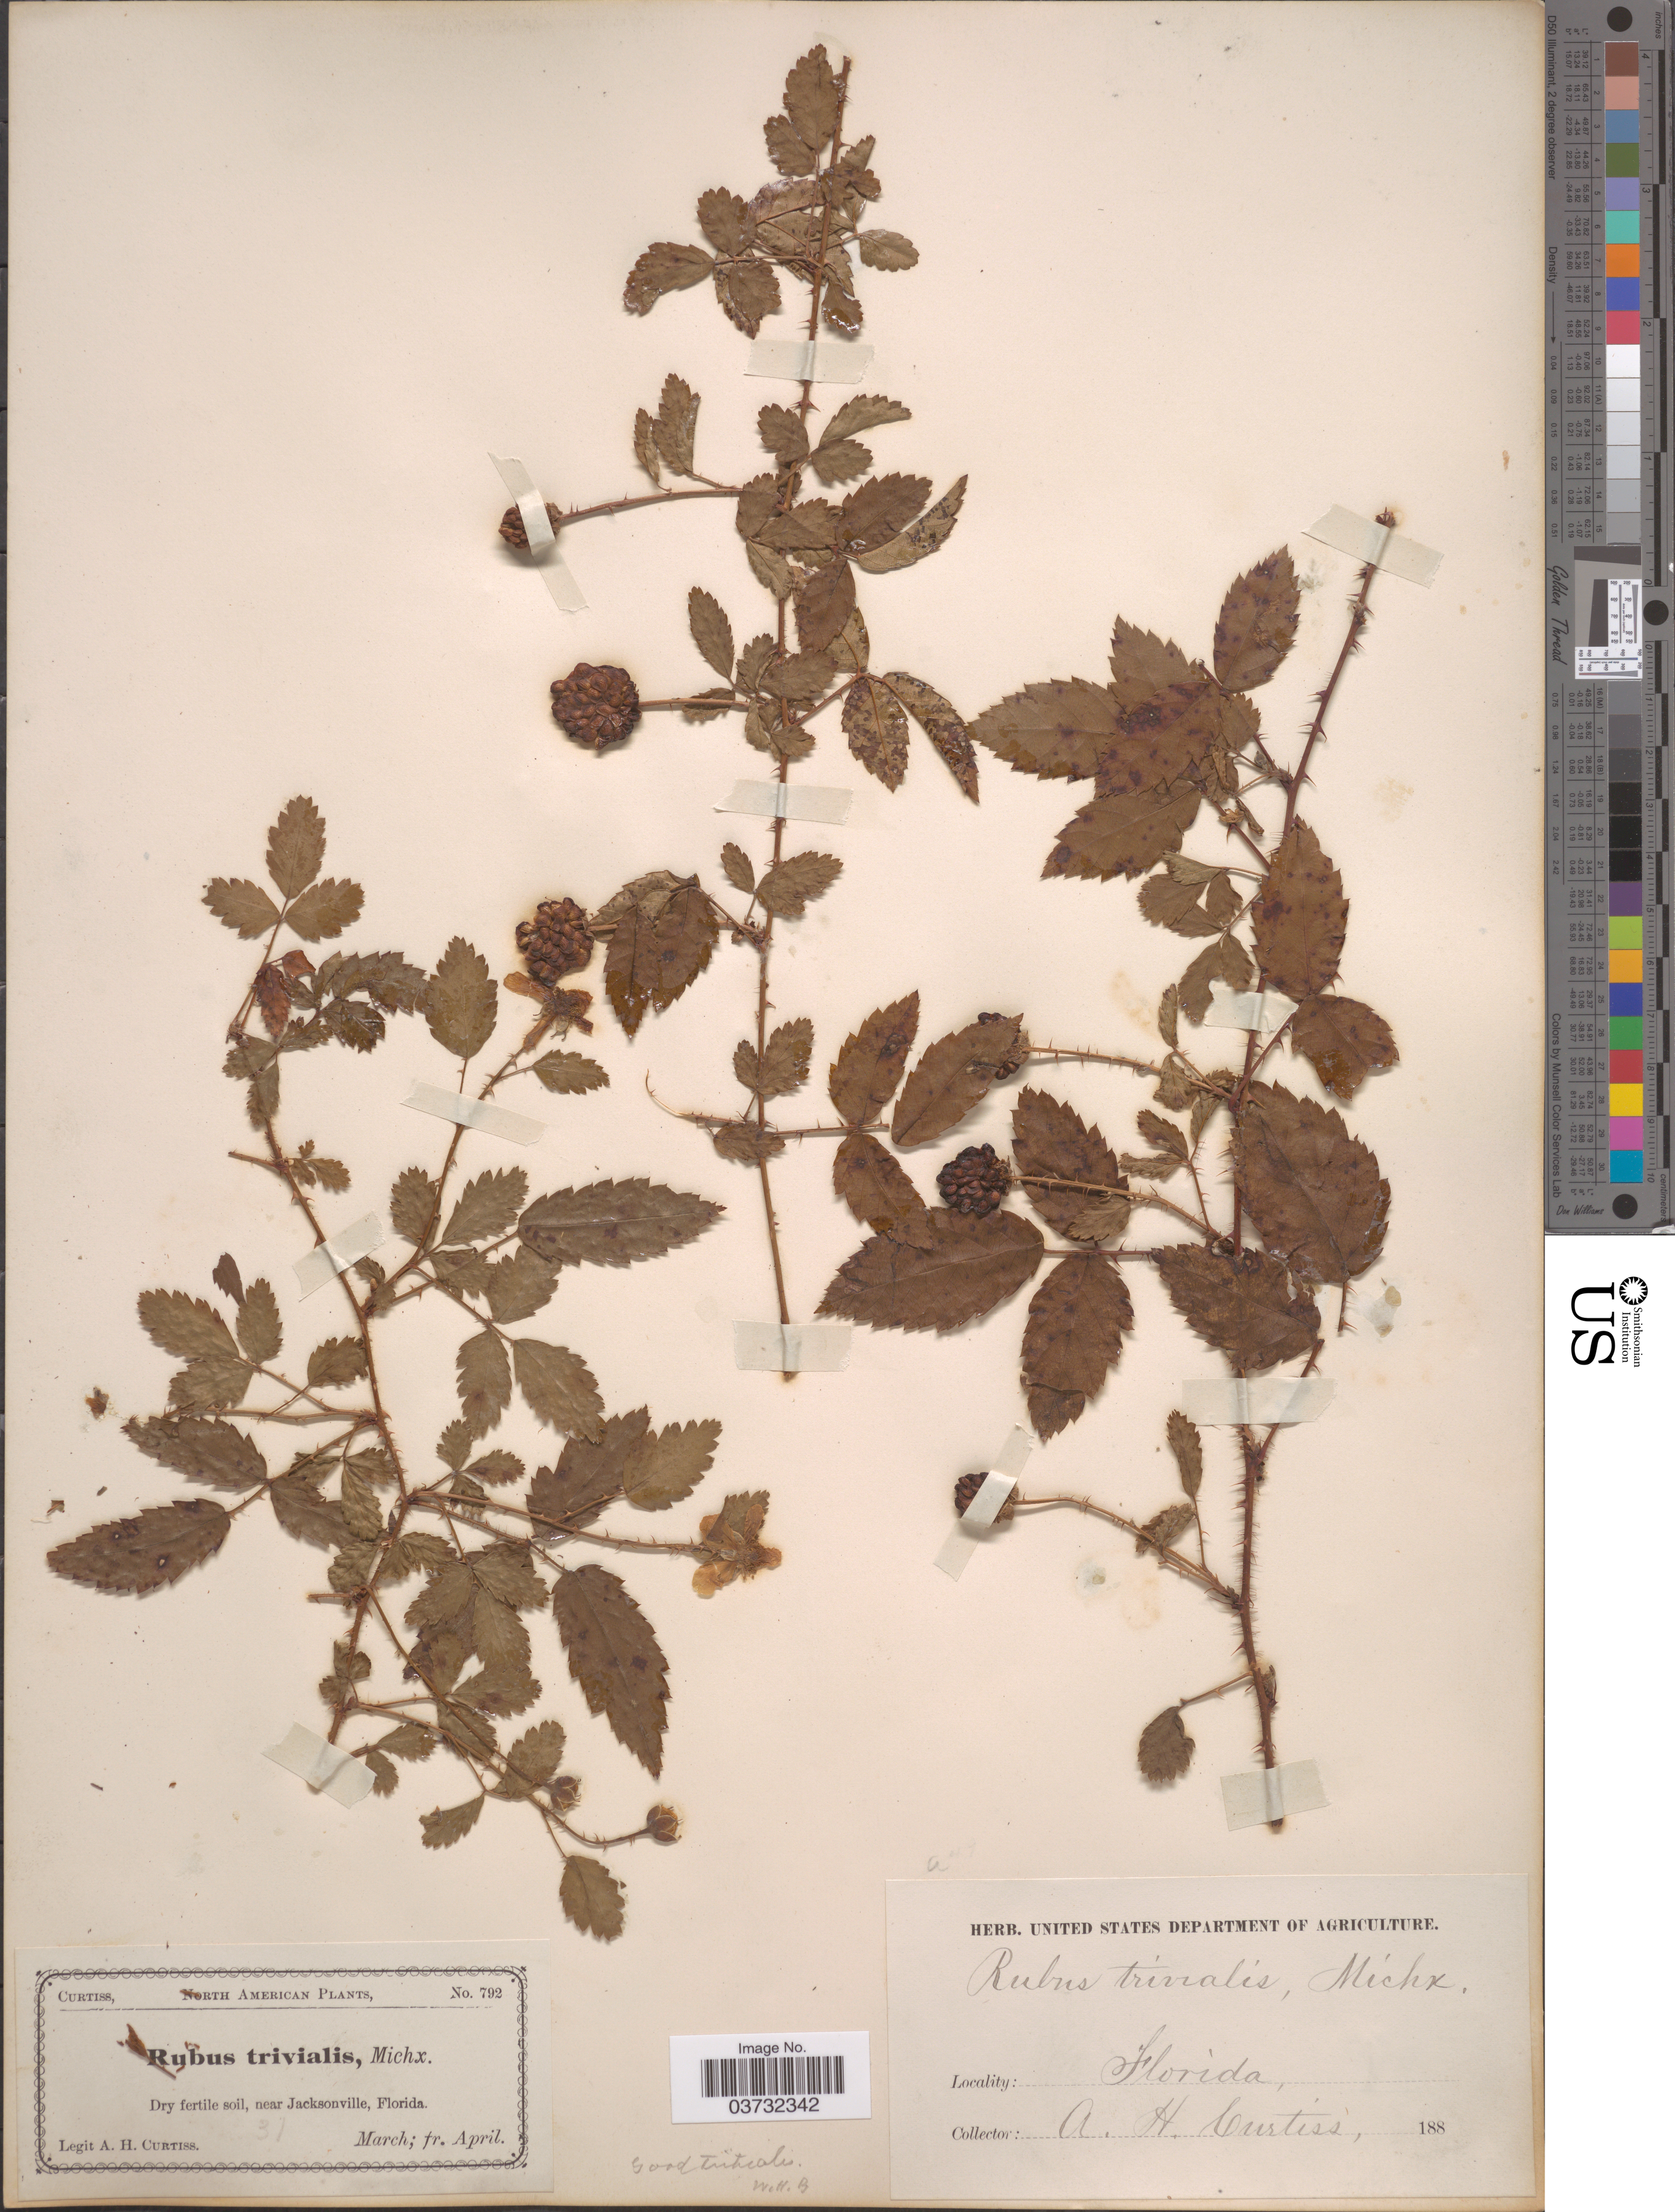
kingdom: Plantae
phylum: Tracheophyta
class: Magnoliopsida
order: Rosales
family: Rosaceae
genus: Rubus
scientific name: Rubus trivialis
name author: Michx.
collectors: A. H. Curtiss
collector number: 792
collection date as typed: March; fr. April 188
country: United States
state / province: Florida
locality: Near Jacksonville.